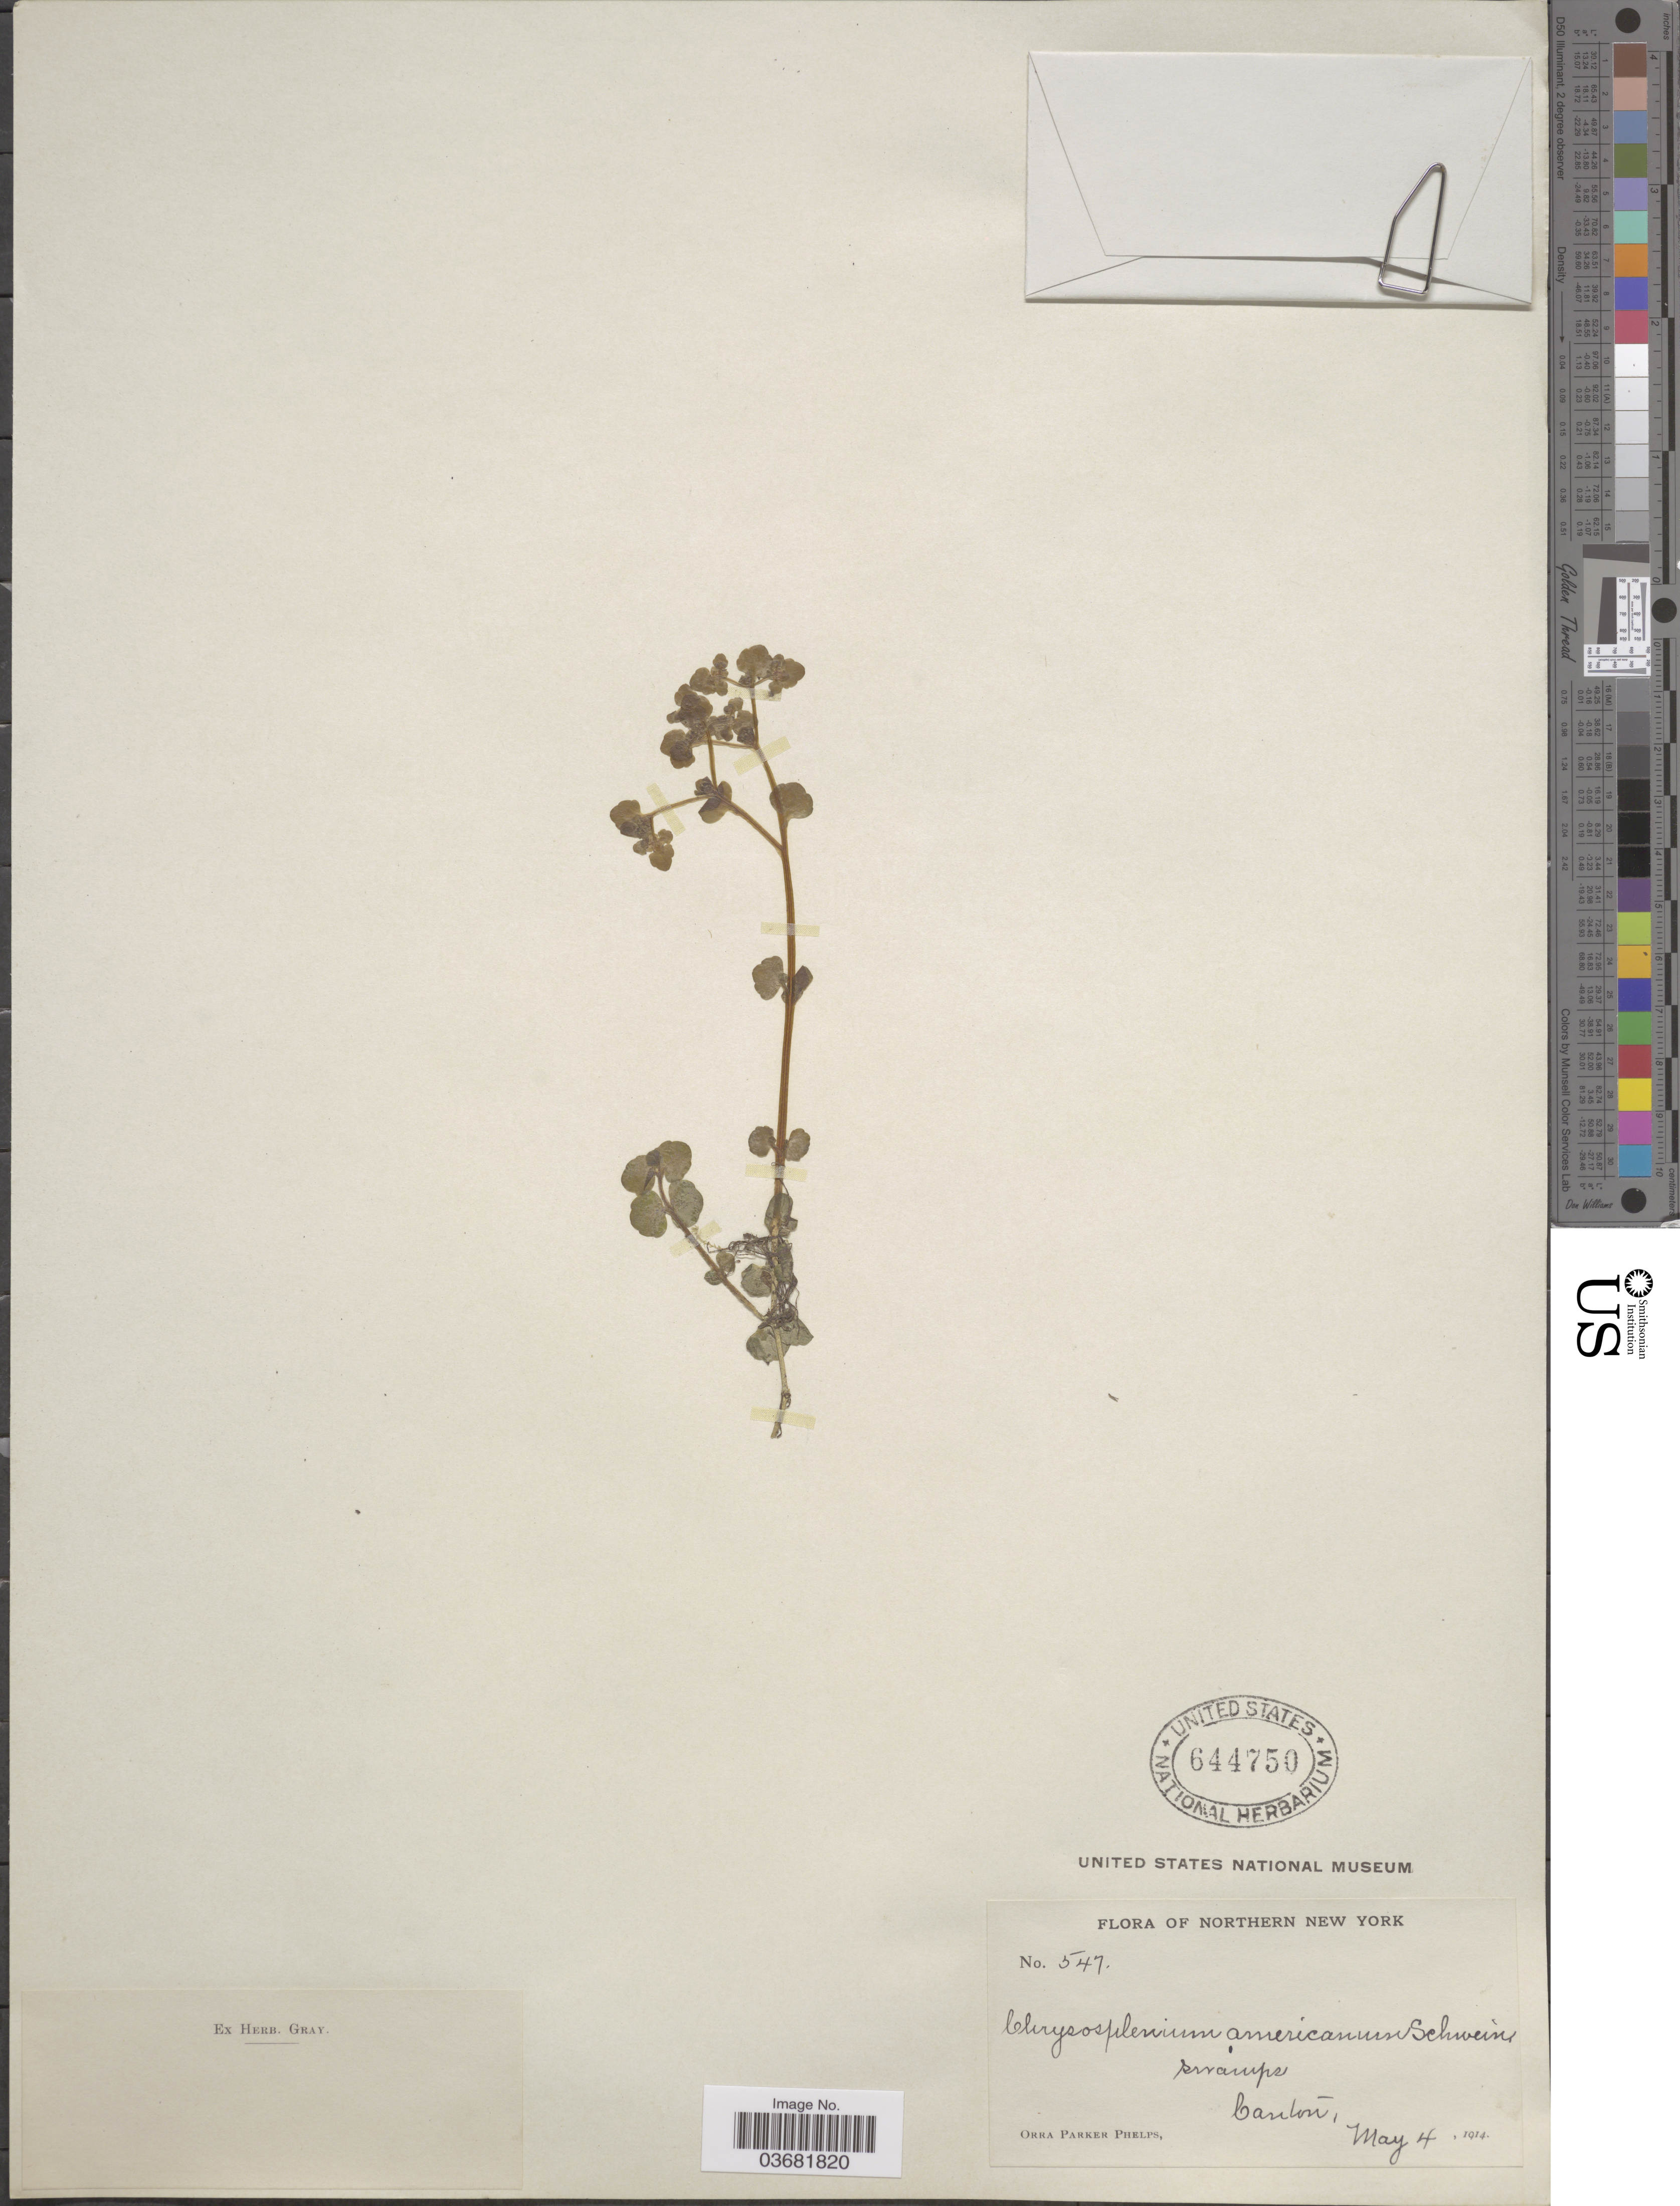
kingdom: Plantae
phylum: Tracheophyta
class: Magnoliopsida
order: Saxifragales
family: Saxifragaceae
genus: Chrysosplenium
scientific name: Chrysosplenium americanum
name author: Schwein.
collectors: O. P. Phelps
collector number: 547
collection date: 1914-05-04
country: United States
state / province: New York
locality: Northern New York. Canton.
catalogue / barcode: US 644750